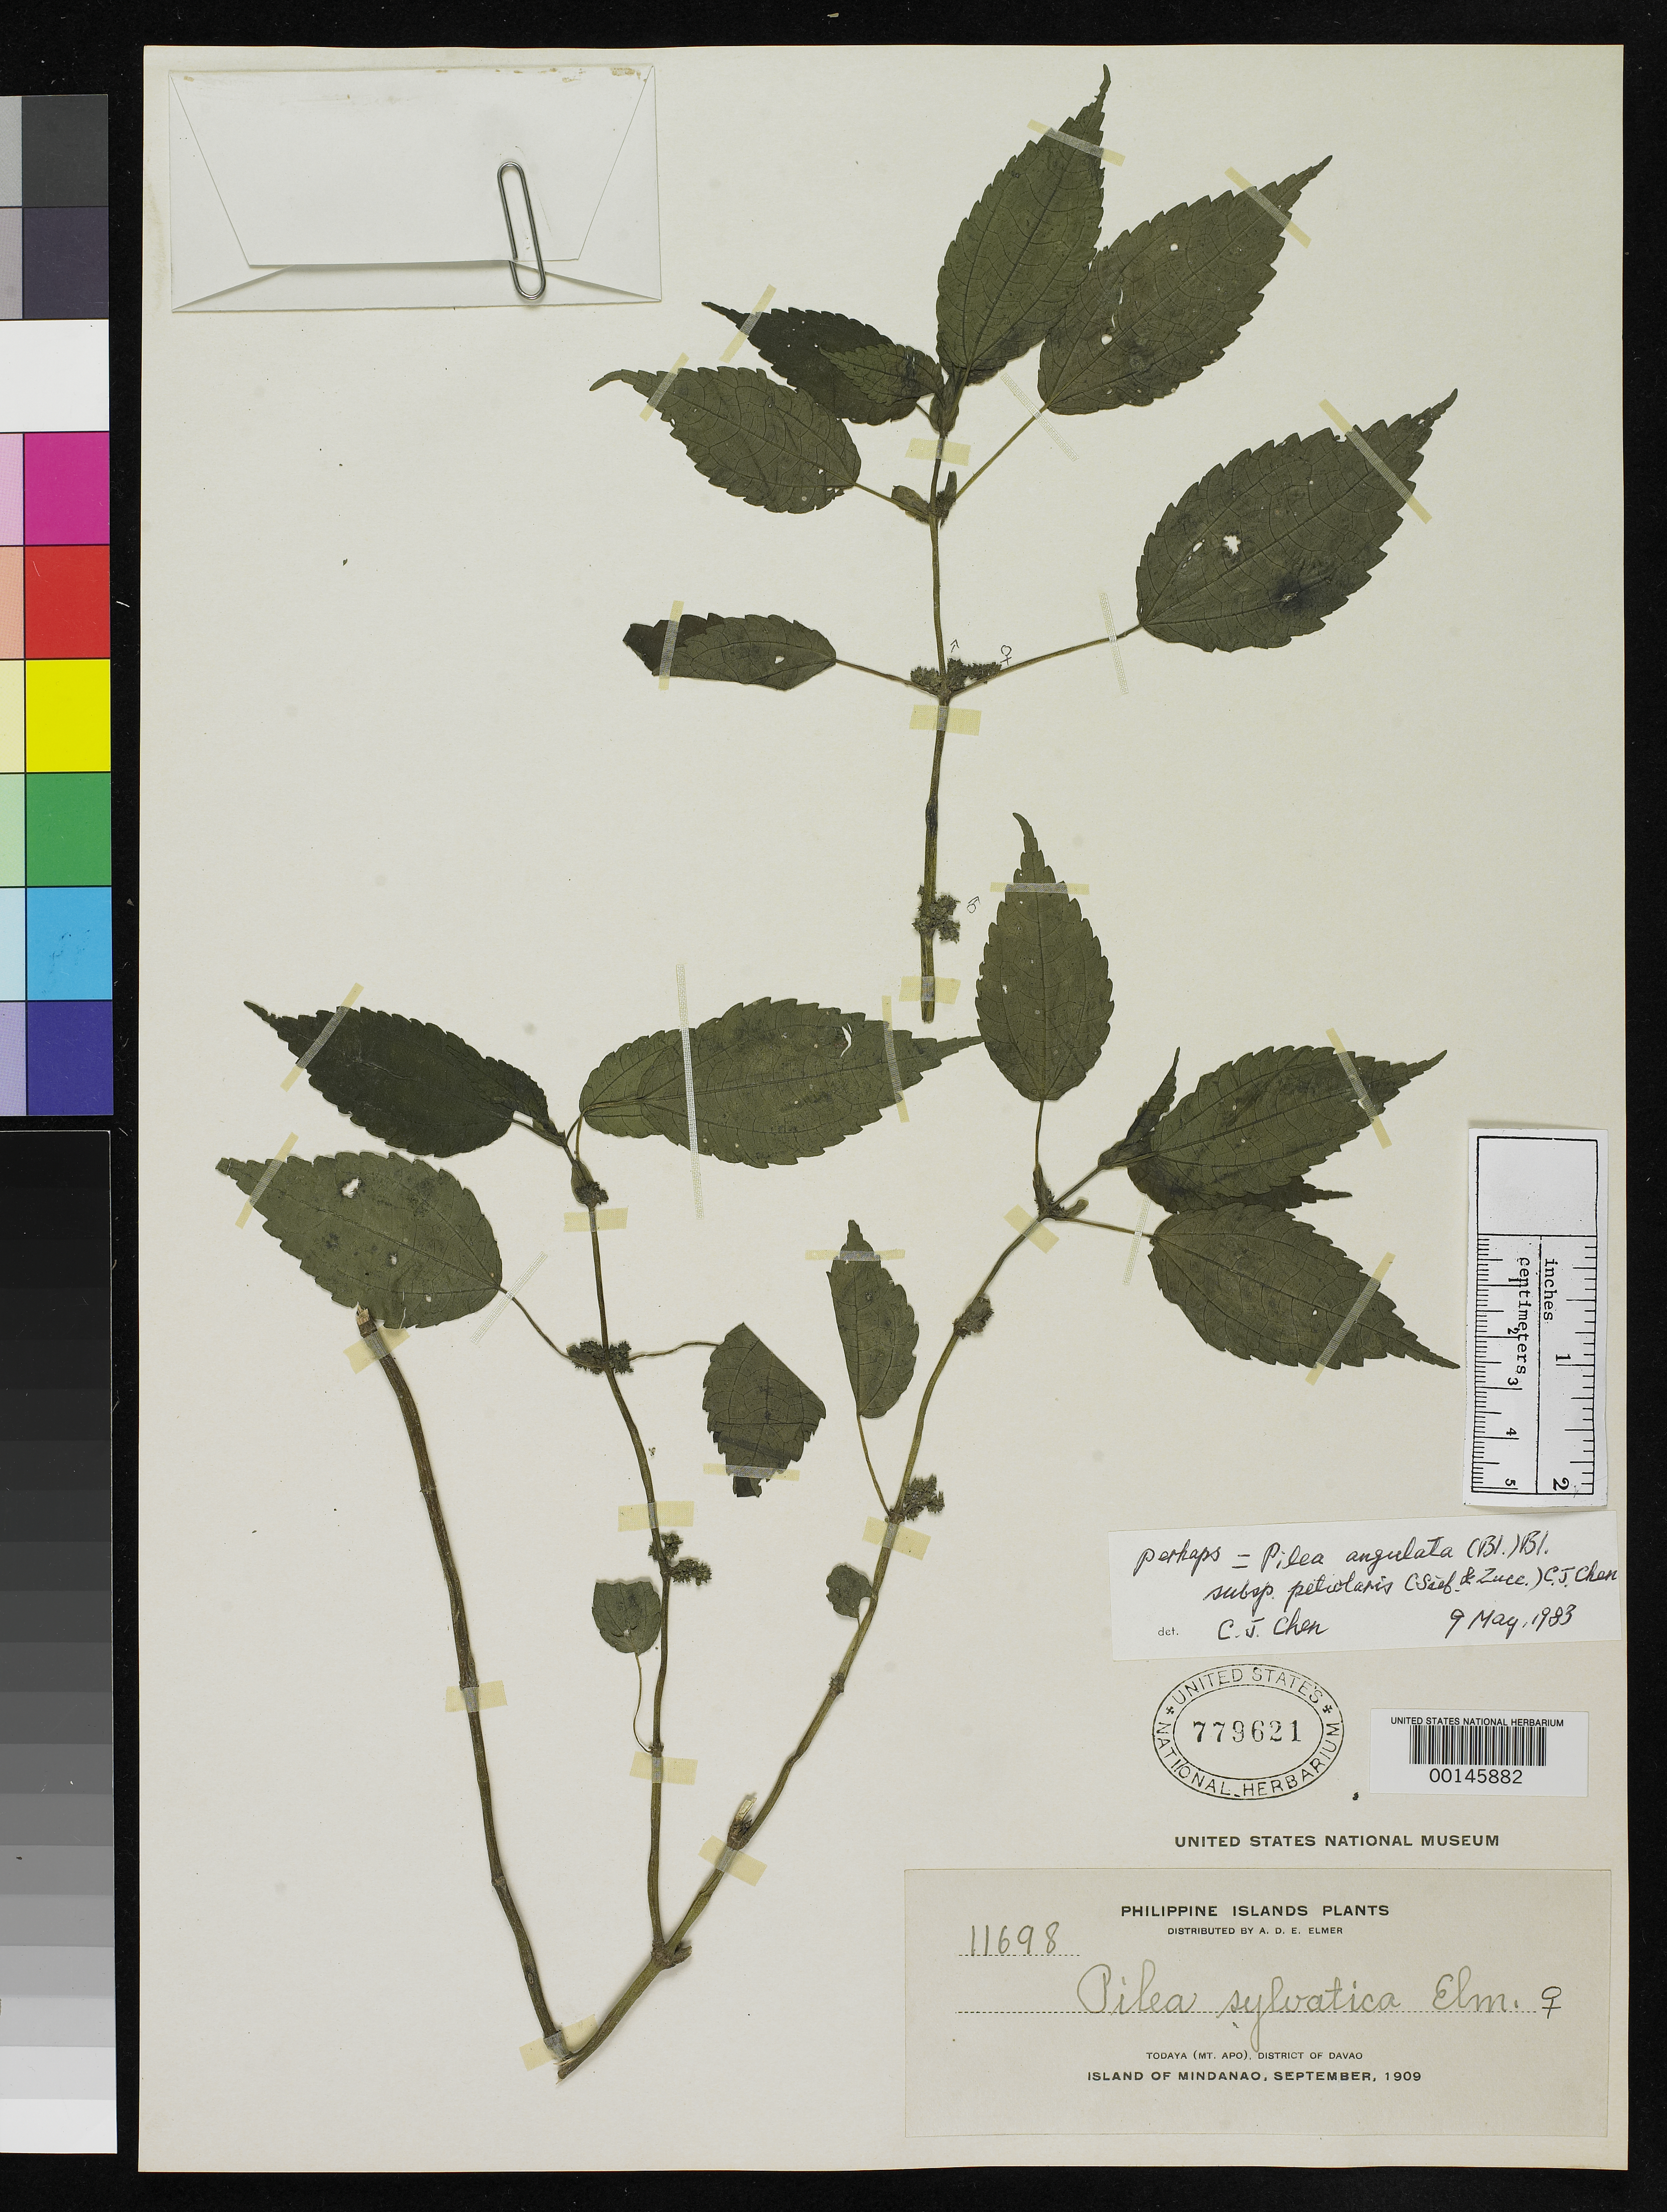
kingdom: Plantae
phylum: Tracheophyta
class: Magnoliopsida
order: Rosales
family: Urticaceae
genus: Pilea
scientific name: Pilea sylvatica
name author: Elmer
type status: Isosyntype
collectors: A. D. E. Elmer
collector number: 11698 (female)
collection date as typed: Sep 1909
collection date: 1909-09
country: Philippines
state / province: Davao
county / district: Davao del Sur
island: Mindanao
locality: Todaya, Mt. Apo.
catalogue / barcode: US 779621